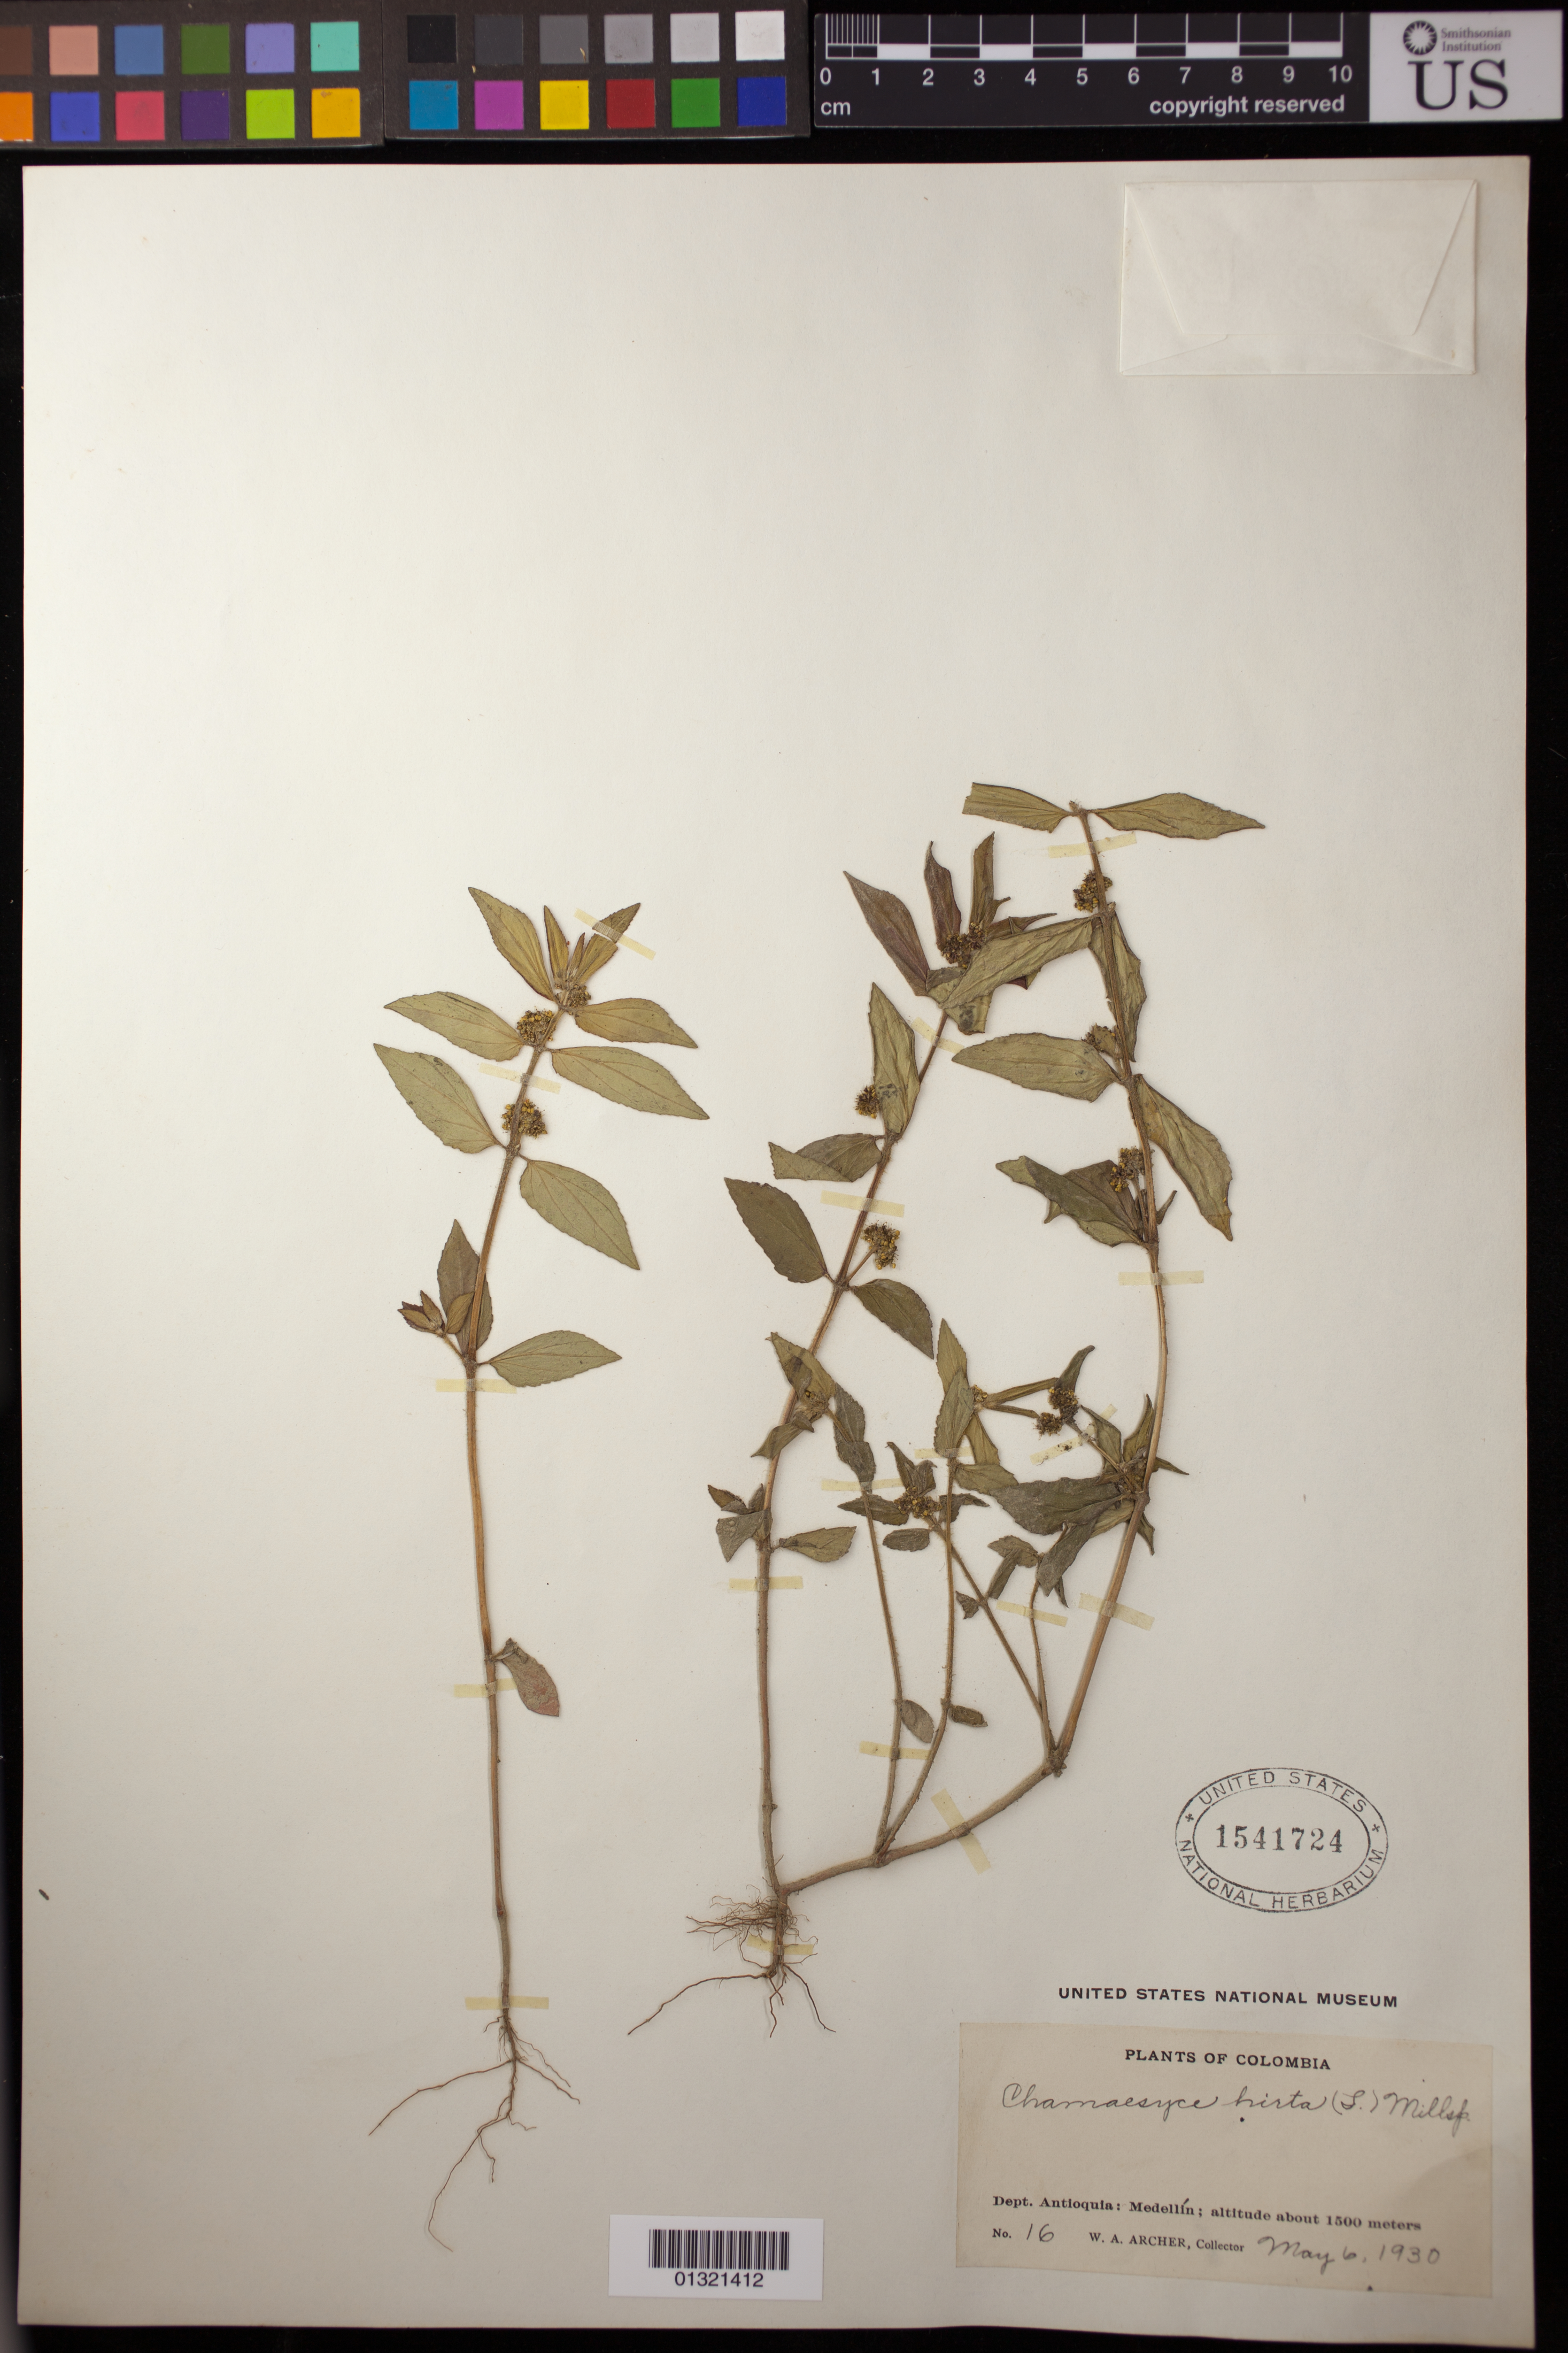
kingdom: Plantae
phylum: Tracheophyta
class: Magnoliopsida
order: Malpighiales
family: Euphorbiaceae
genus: Euphorbia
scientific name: Euphorbia hirta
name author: L.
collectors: W. A. Archer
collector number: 16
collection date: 1930-05-06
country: Colombia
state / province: Antioquia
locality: Medellín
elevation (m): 1500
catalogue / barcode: US 1541724